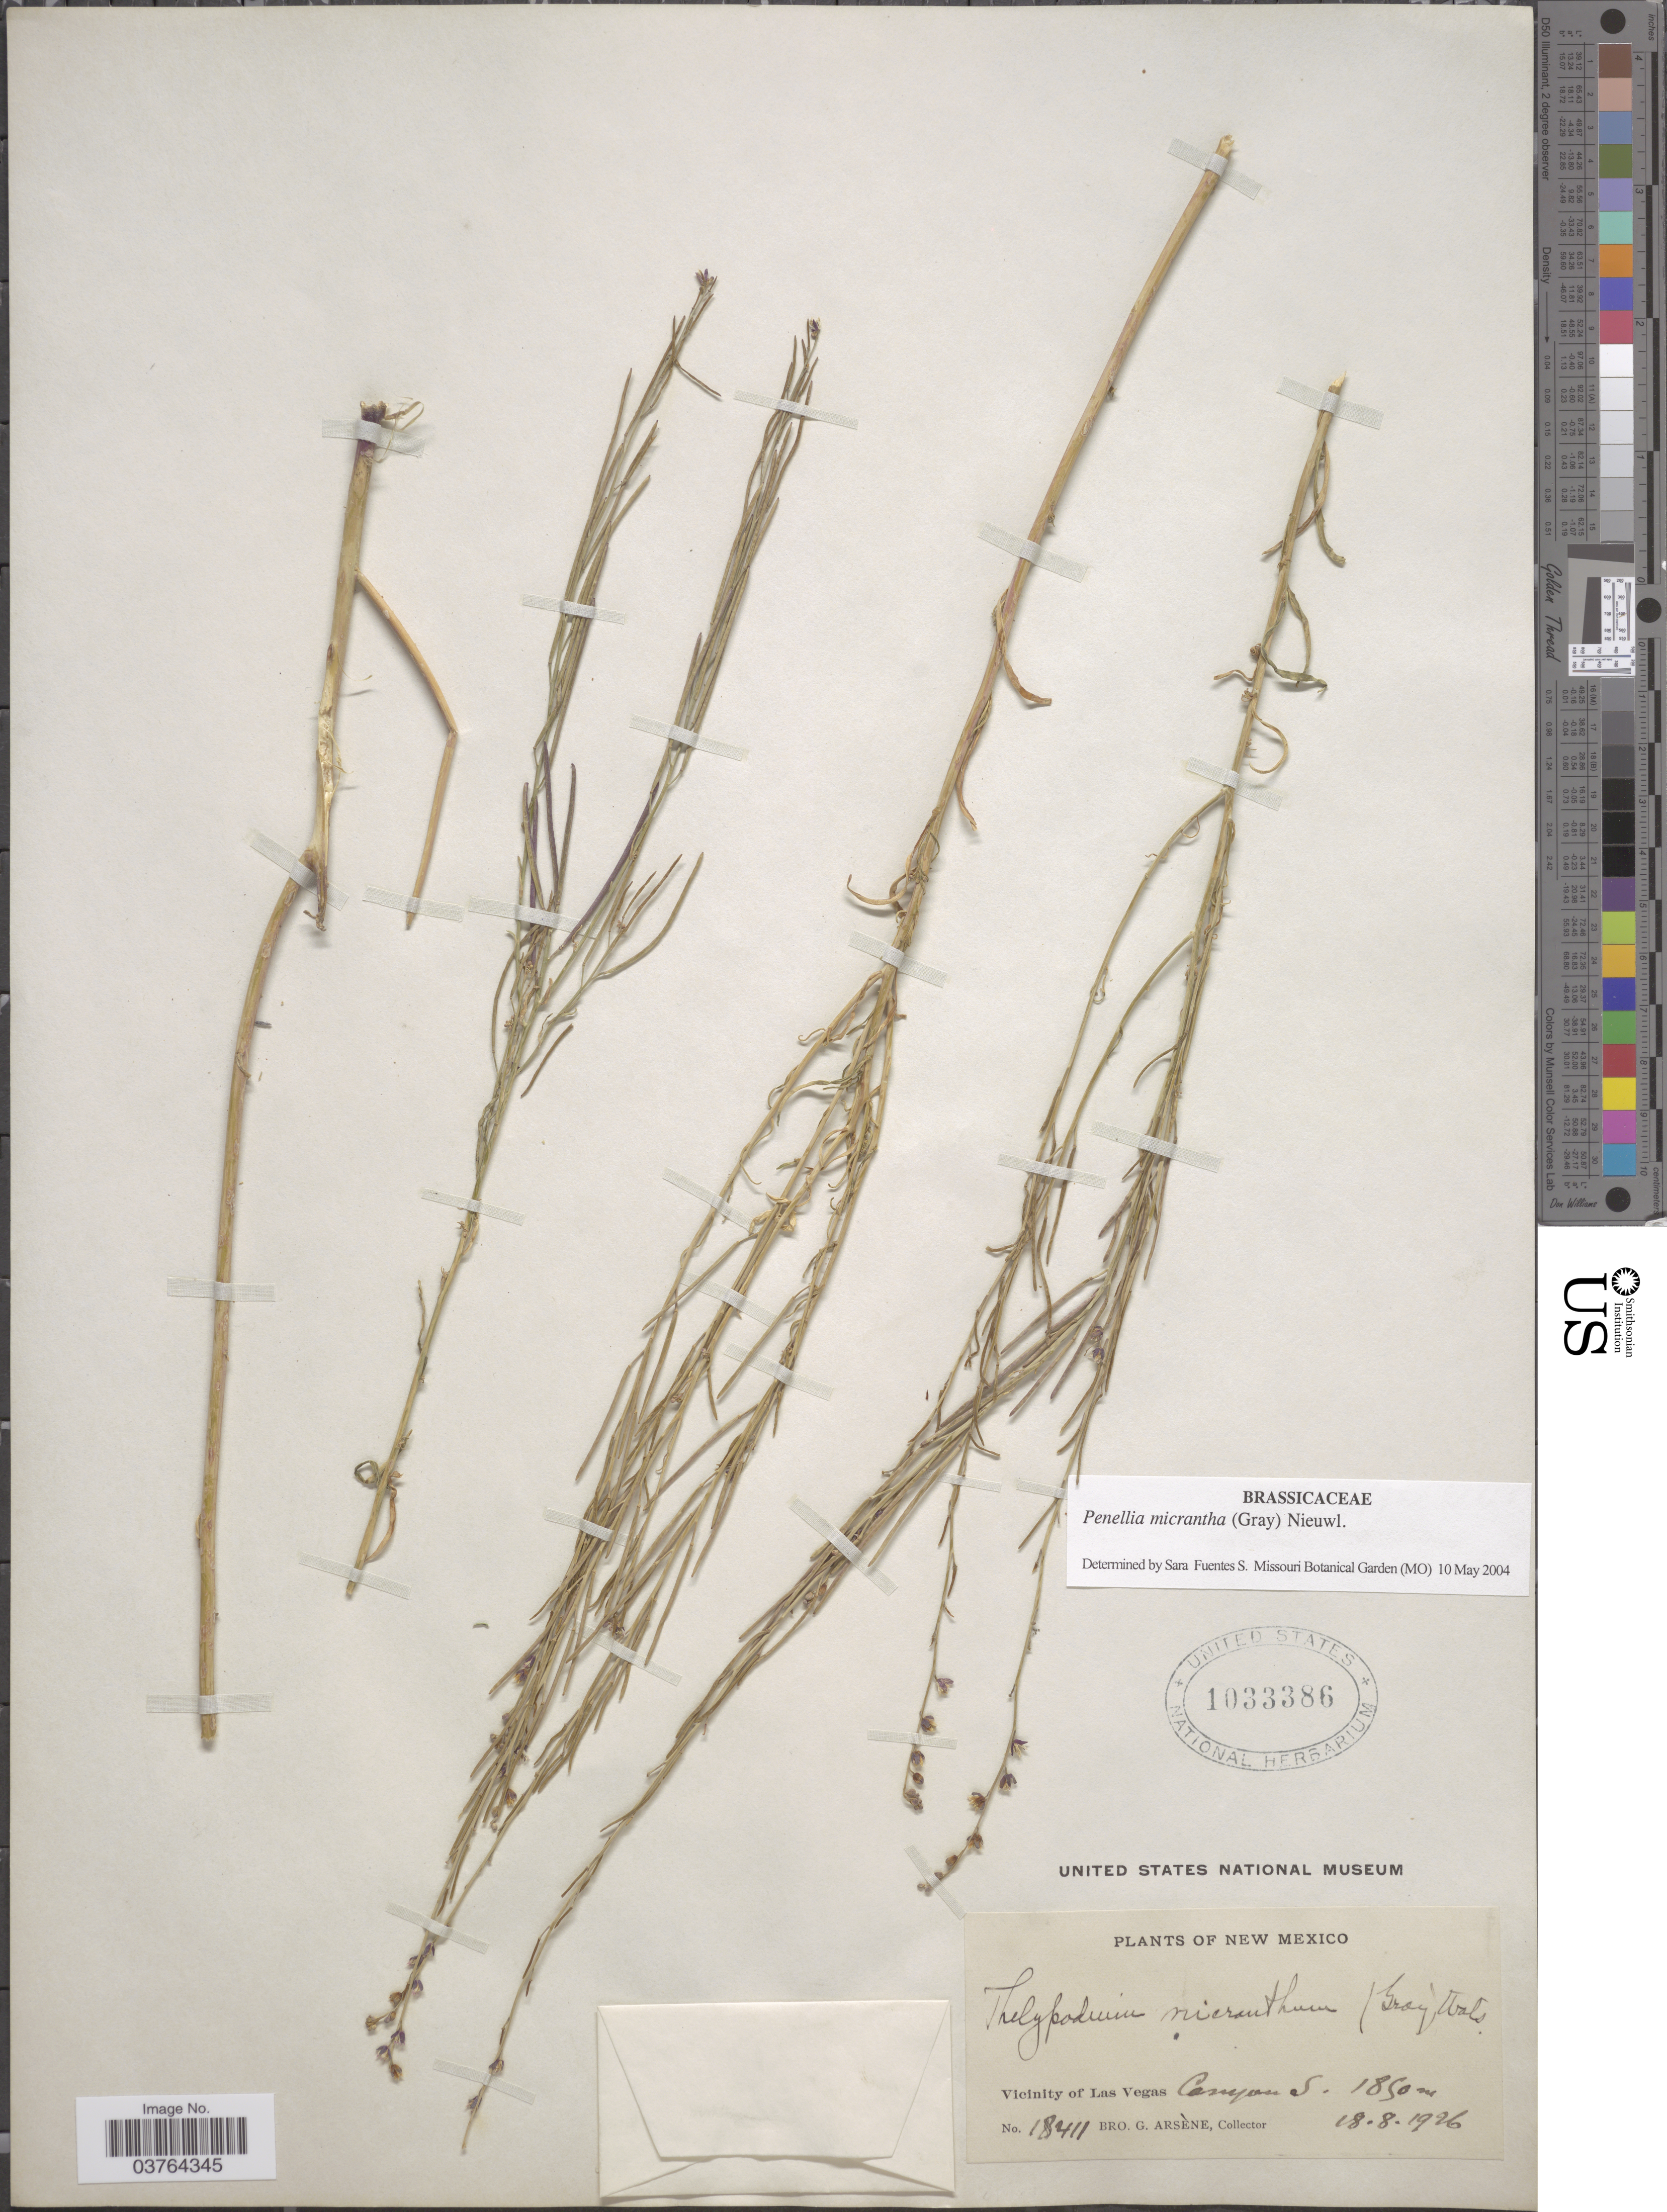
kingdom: Plantae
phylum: Tracheophyta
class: Magnoliopsida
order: Brassicales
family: Brassicaceae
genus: Pennellia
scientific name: Pennellia micrantha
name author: (A. Gray) Nieuwl.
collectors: Bro. G. Arsène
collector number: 18411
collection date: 1926-08-18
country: United States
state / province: New Mexico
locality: Vicinity of Las Vegas. Canyon S.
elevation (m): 1850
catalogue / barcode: US 1033386